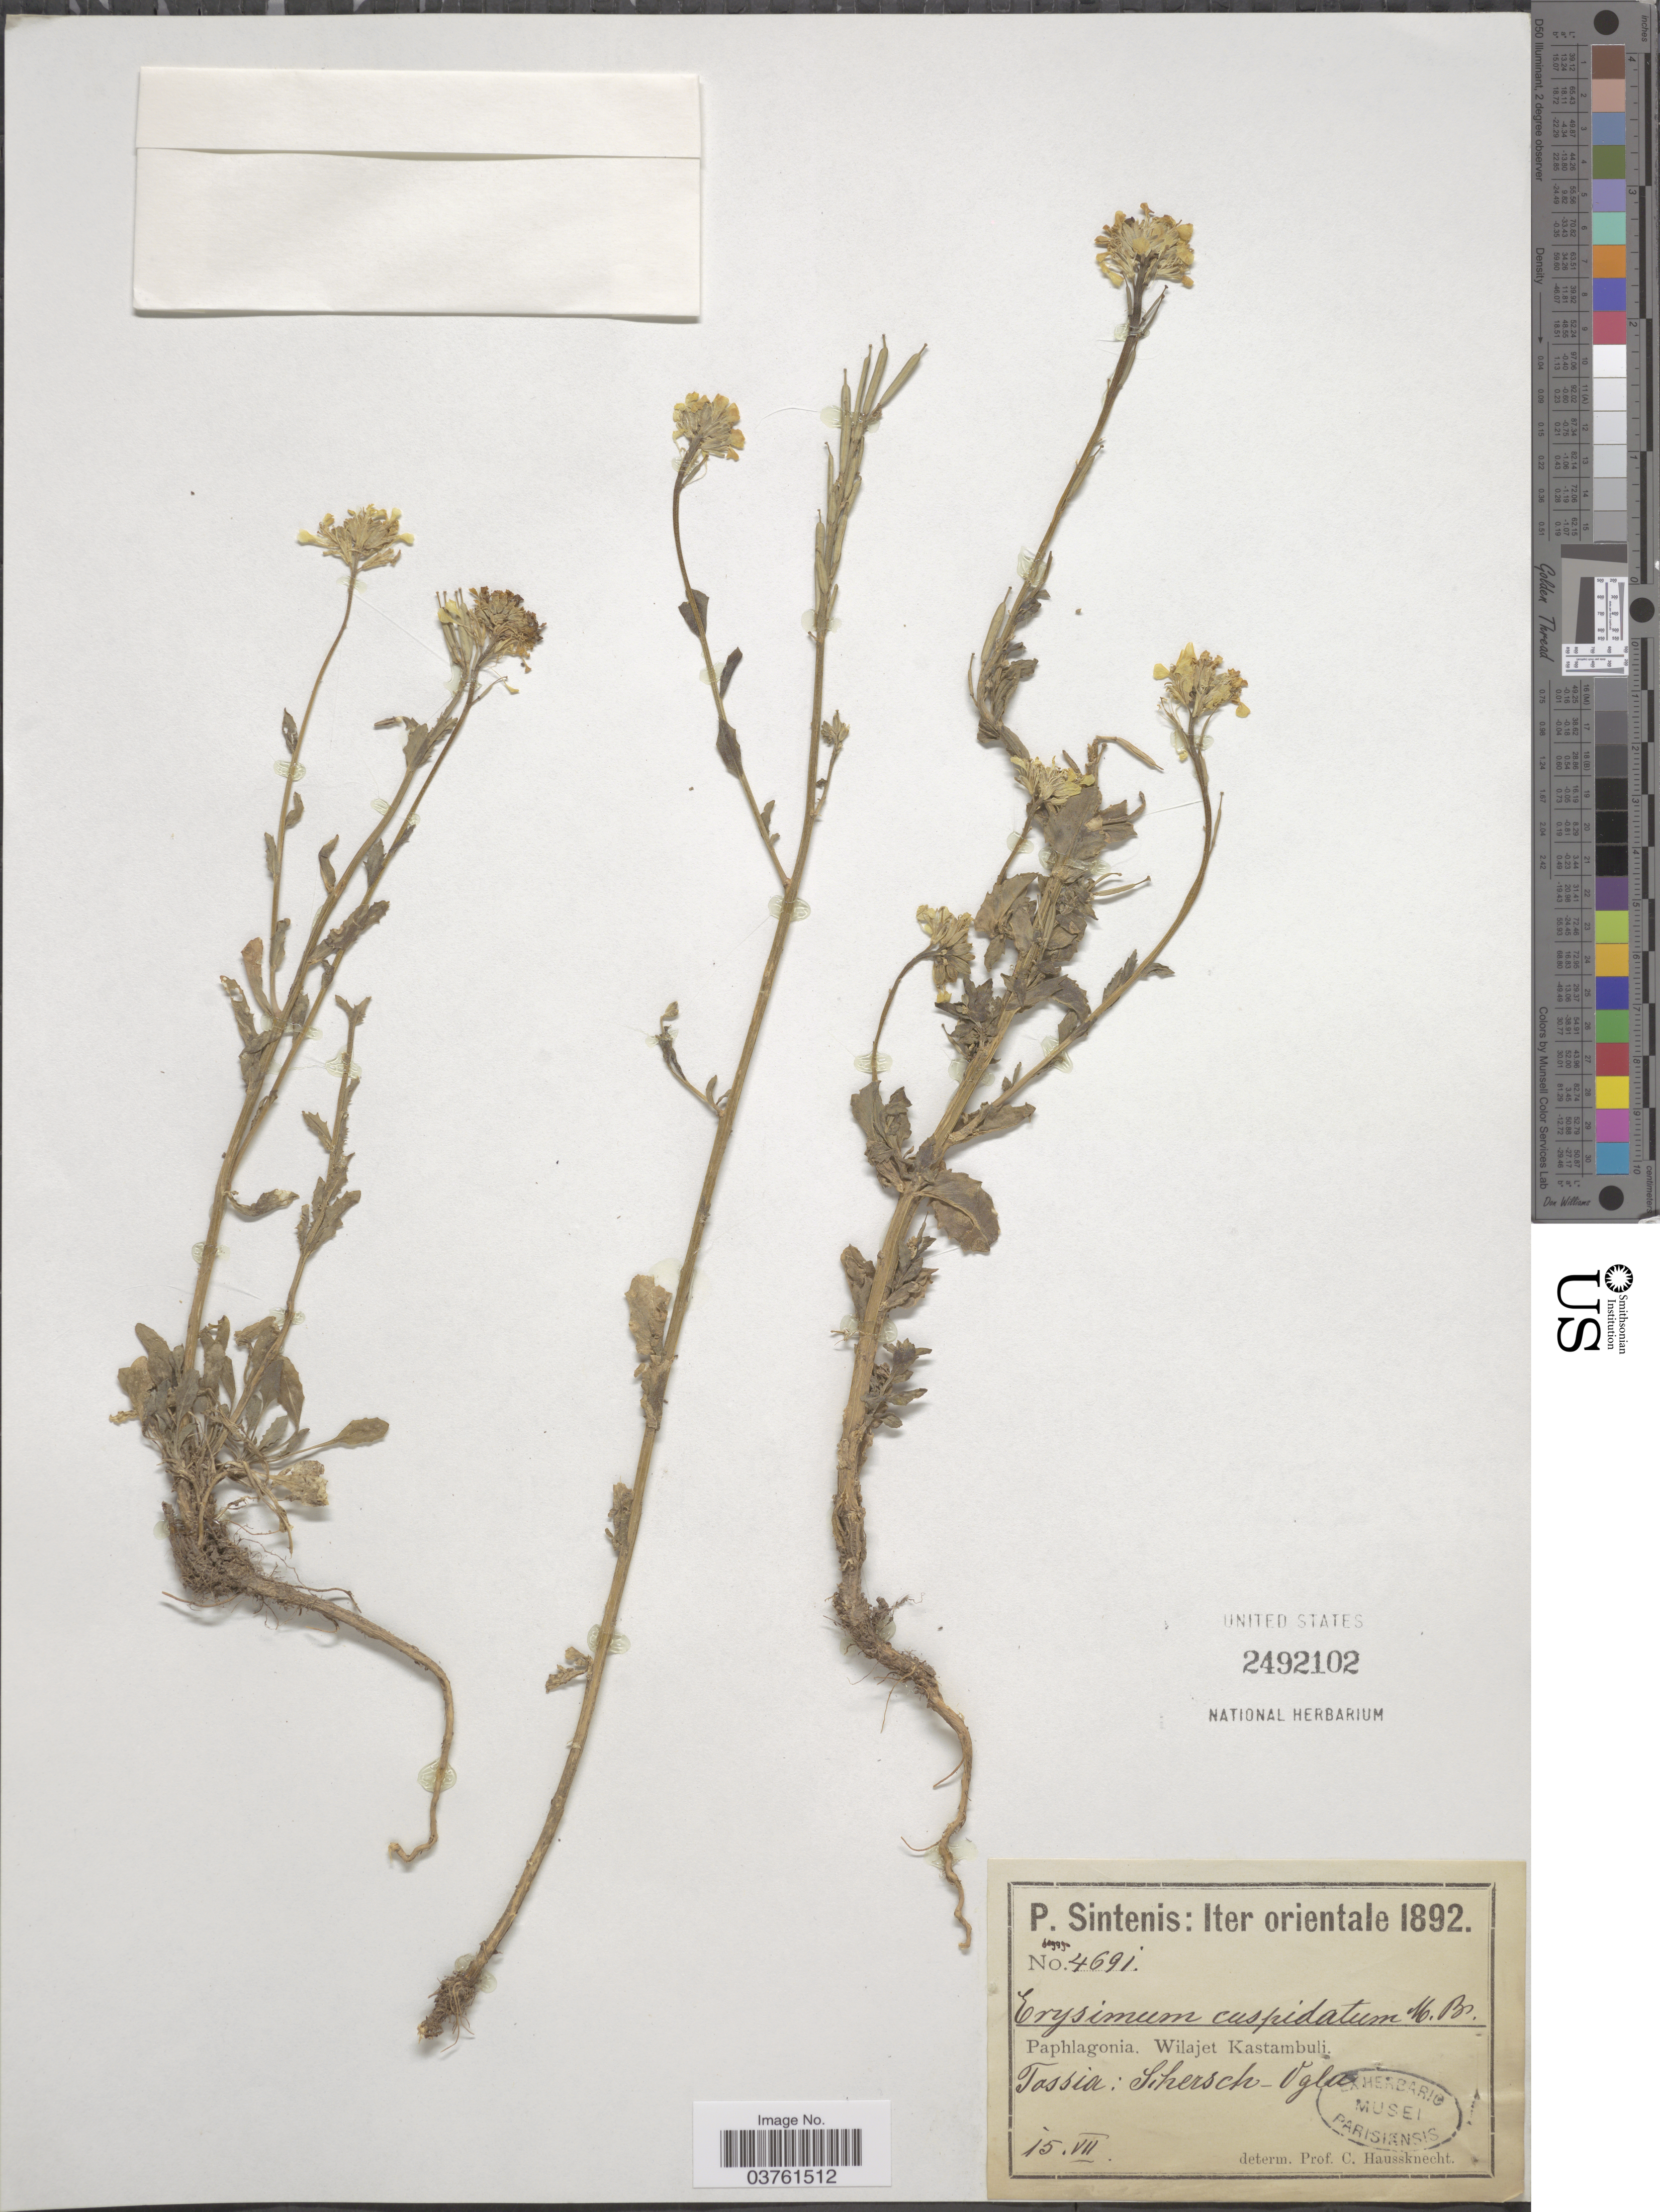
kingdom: Plantae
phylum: Tracheophyta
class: Magnoliopsida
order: Brassicales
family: Brassicaceae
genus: Erysimum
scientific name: Erysimum cuspidatum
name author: (M. Bieb.) DC.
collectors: P. Sintenis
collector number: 4691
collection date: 1892-07-15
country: Turkey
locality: Iter Orientale. Paphlagonia, Wilajet Kastambuli. Tassia: Schersch- Oglu.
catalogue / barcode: US 2492102